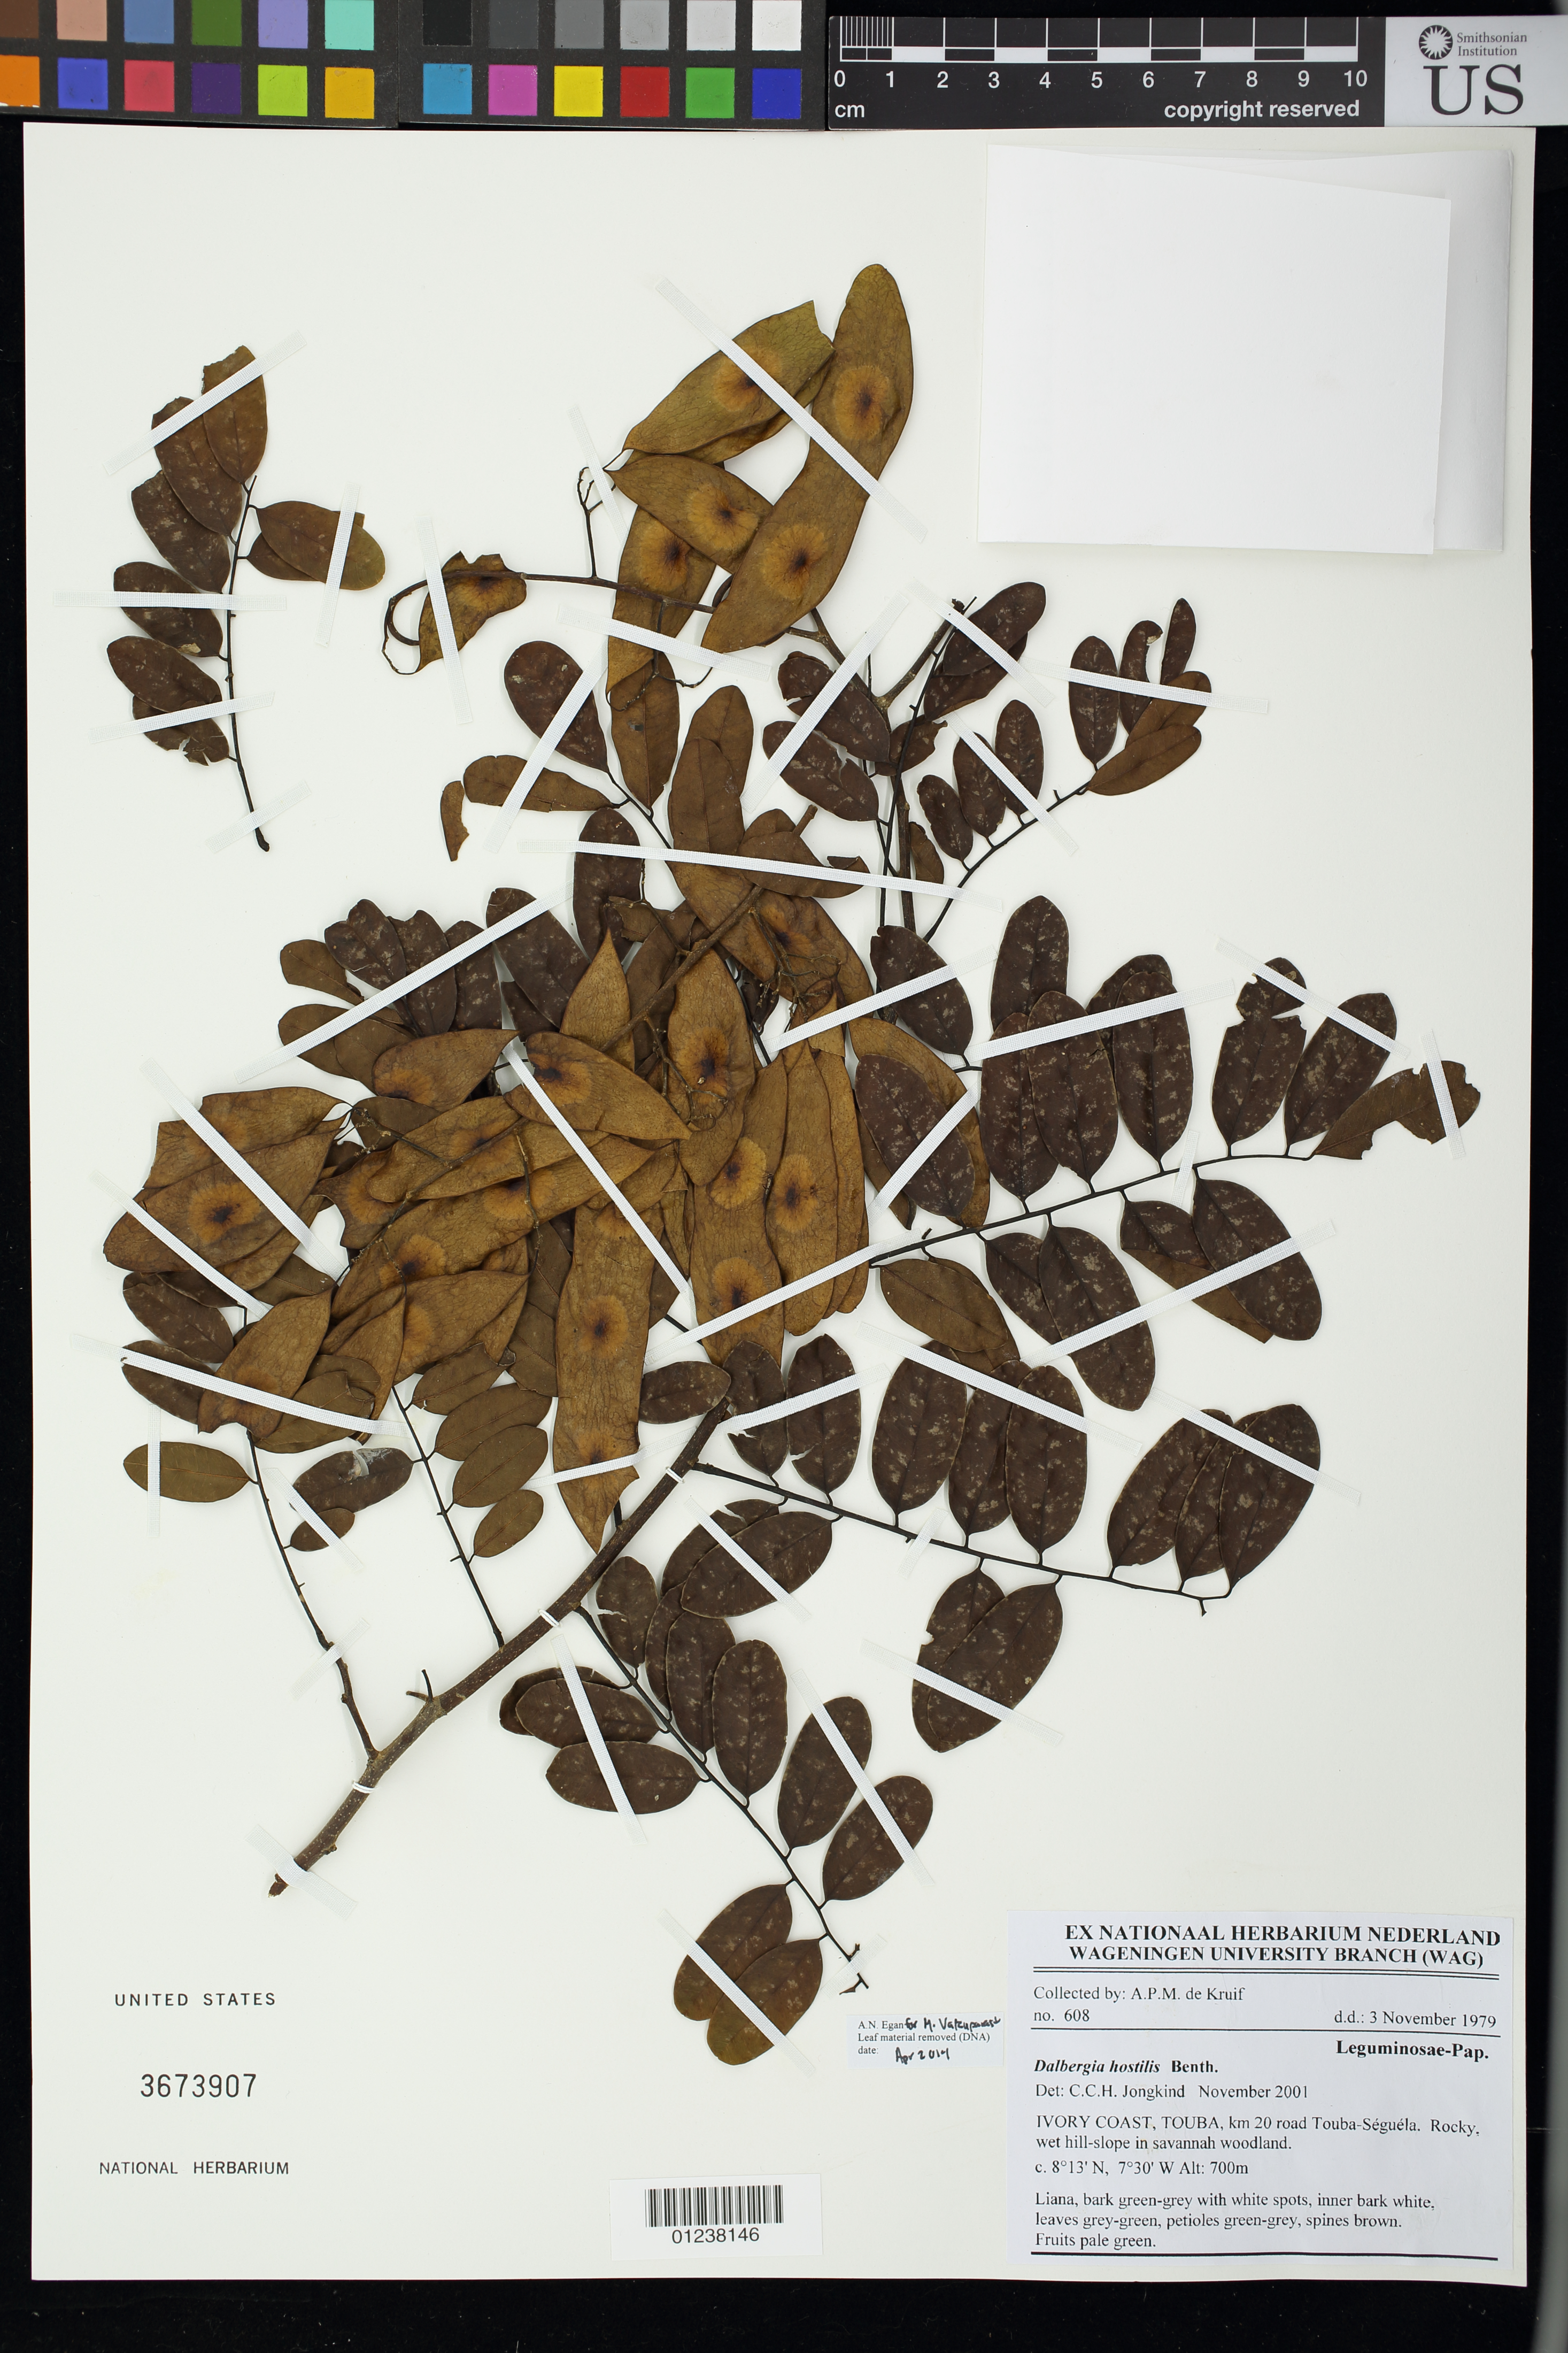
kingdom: Plantae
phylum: Tracheophyta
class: Magnoliopsida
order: Fabales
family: Fabaceae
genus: Dalbergia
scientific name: Dalbergia hostilis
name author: Benth.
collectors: A. P. de Kruif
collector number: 608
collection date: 1979-11-03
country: Ivory Coast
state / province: Woroba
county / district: Bafing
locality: Touba, km 20 road Touba-Seguela.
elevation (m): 700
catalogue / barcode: US 3673907